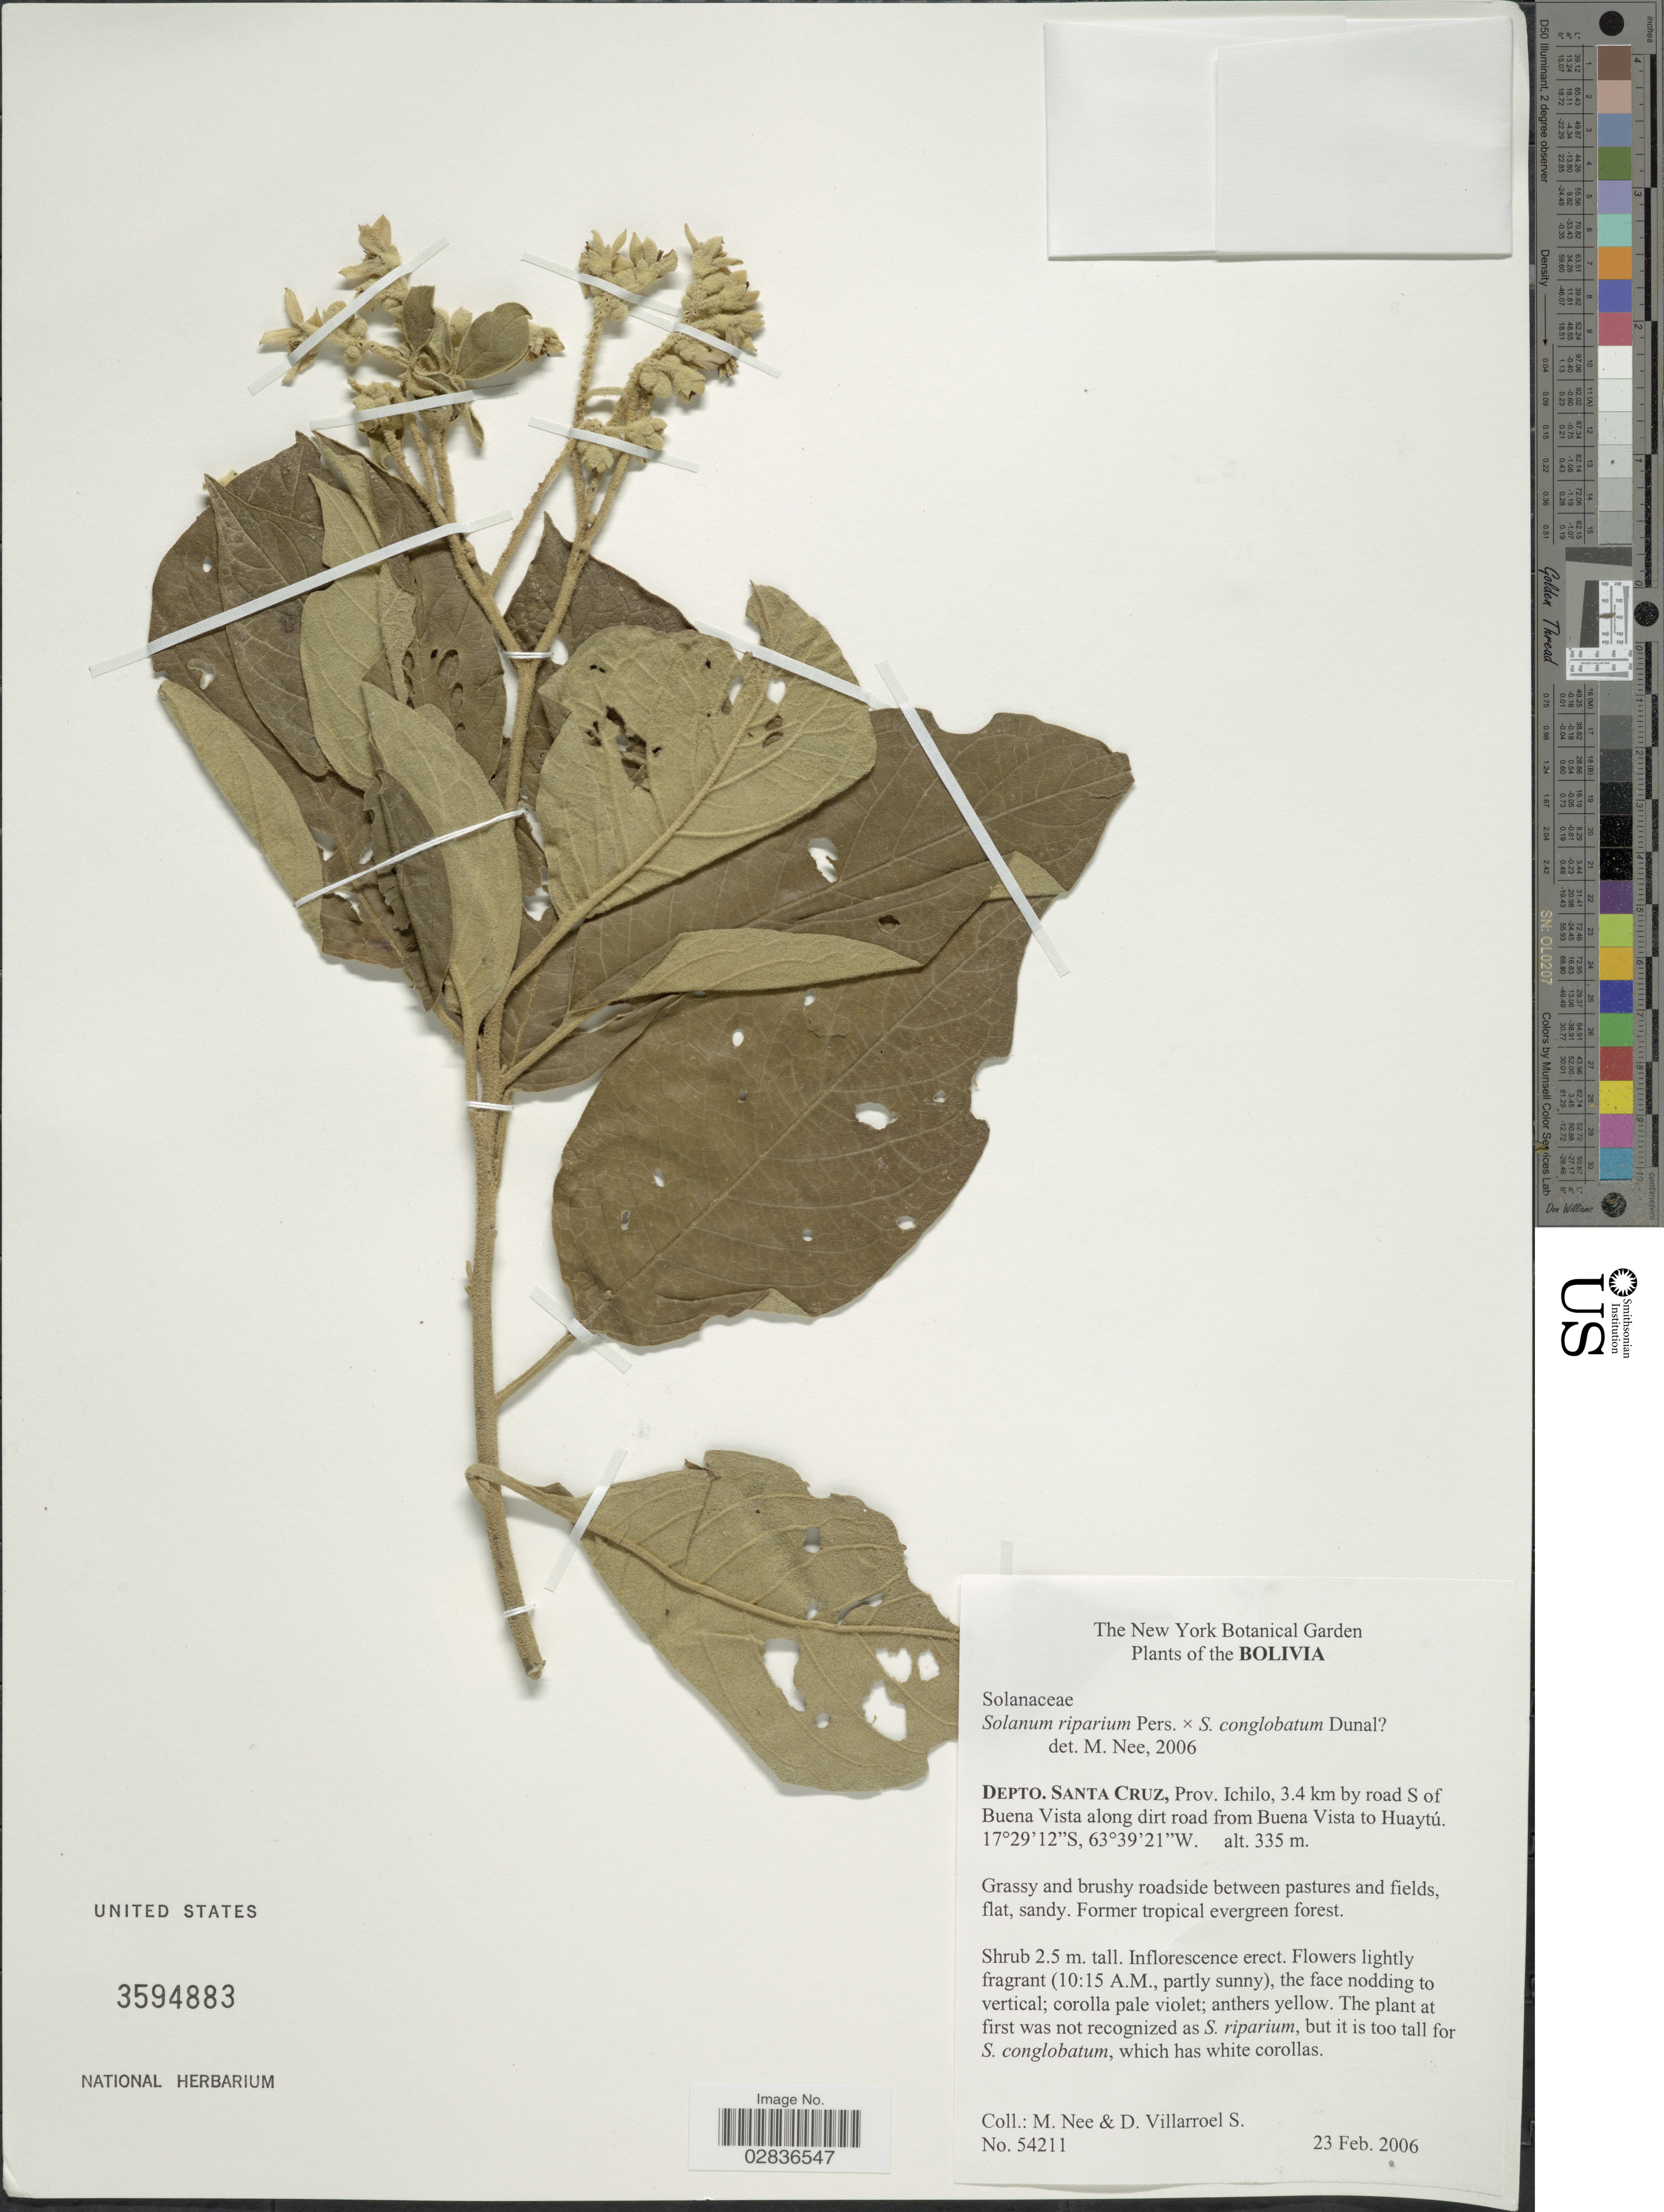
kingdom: Plantae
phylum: Tracheophyta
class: Magnoliopsida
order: Solanales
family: Solanaceae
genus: Solanum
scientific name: Solanum riparium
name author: Pers.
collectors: M. Nee & D. Villarroel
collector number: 54211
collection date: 2006-02-23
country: Bolivia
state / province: Santa Cruz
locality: Depto. Santa Cruz, Prov. Ichilo, 3.4 km by road S of Buena Vista along dirt road from Buena Vista to Huaytú.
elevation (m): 335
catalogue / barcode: US 3594883